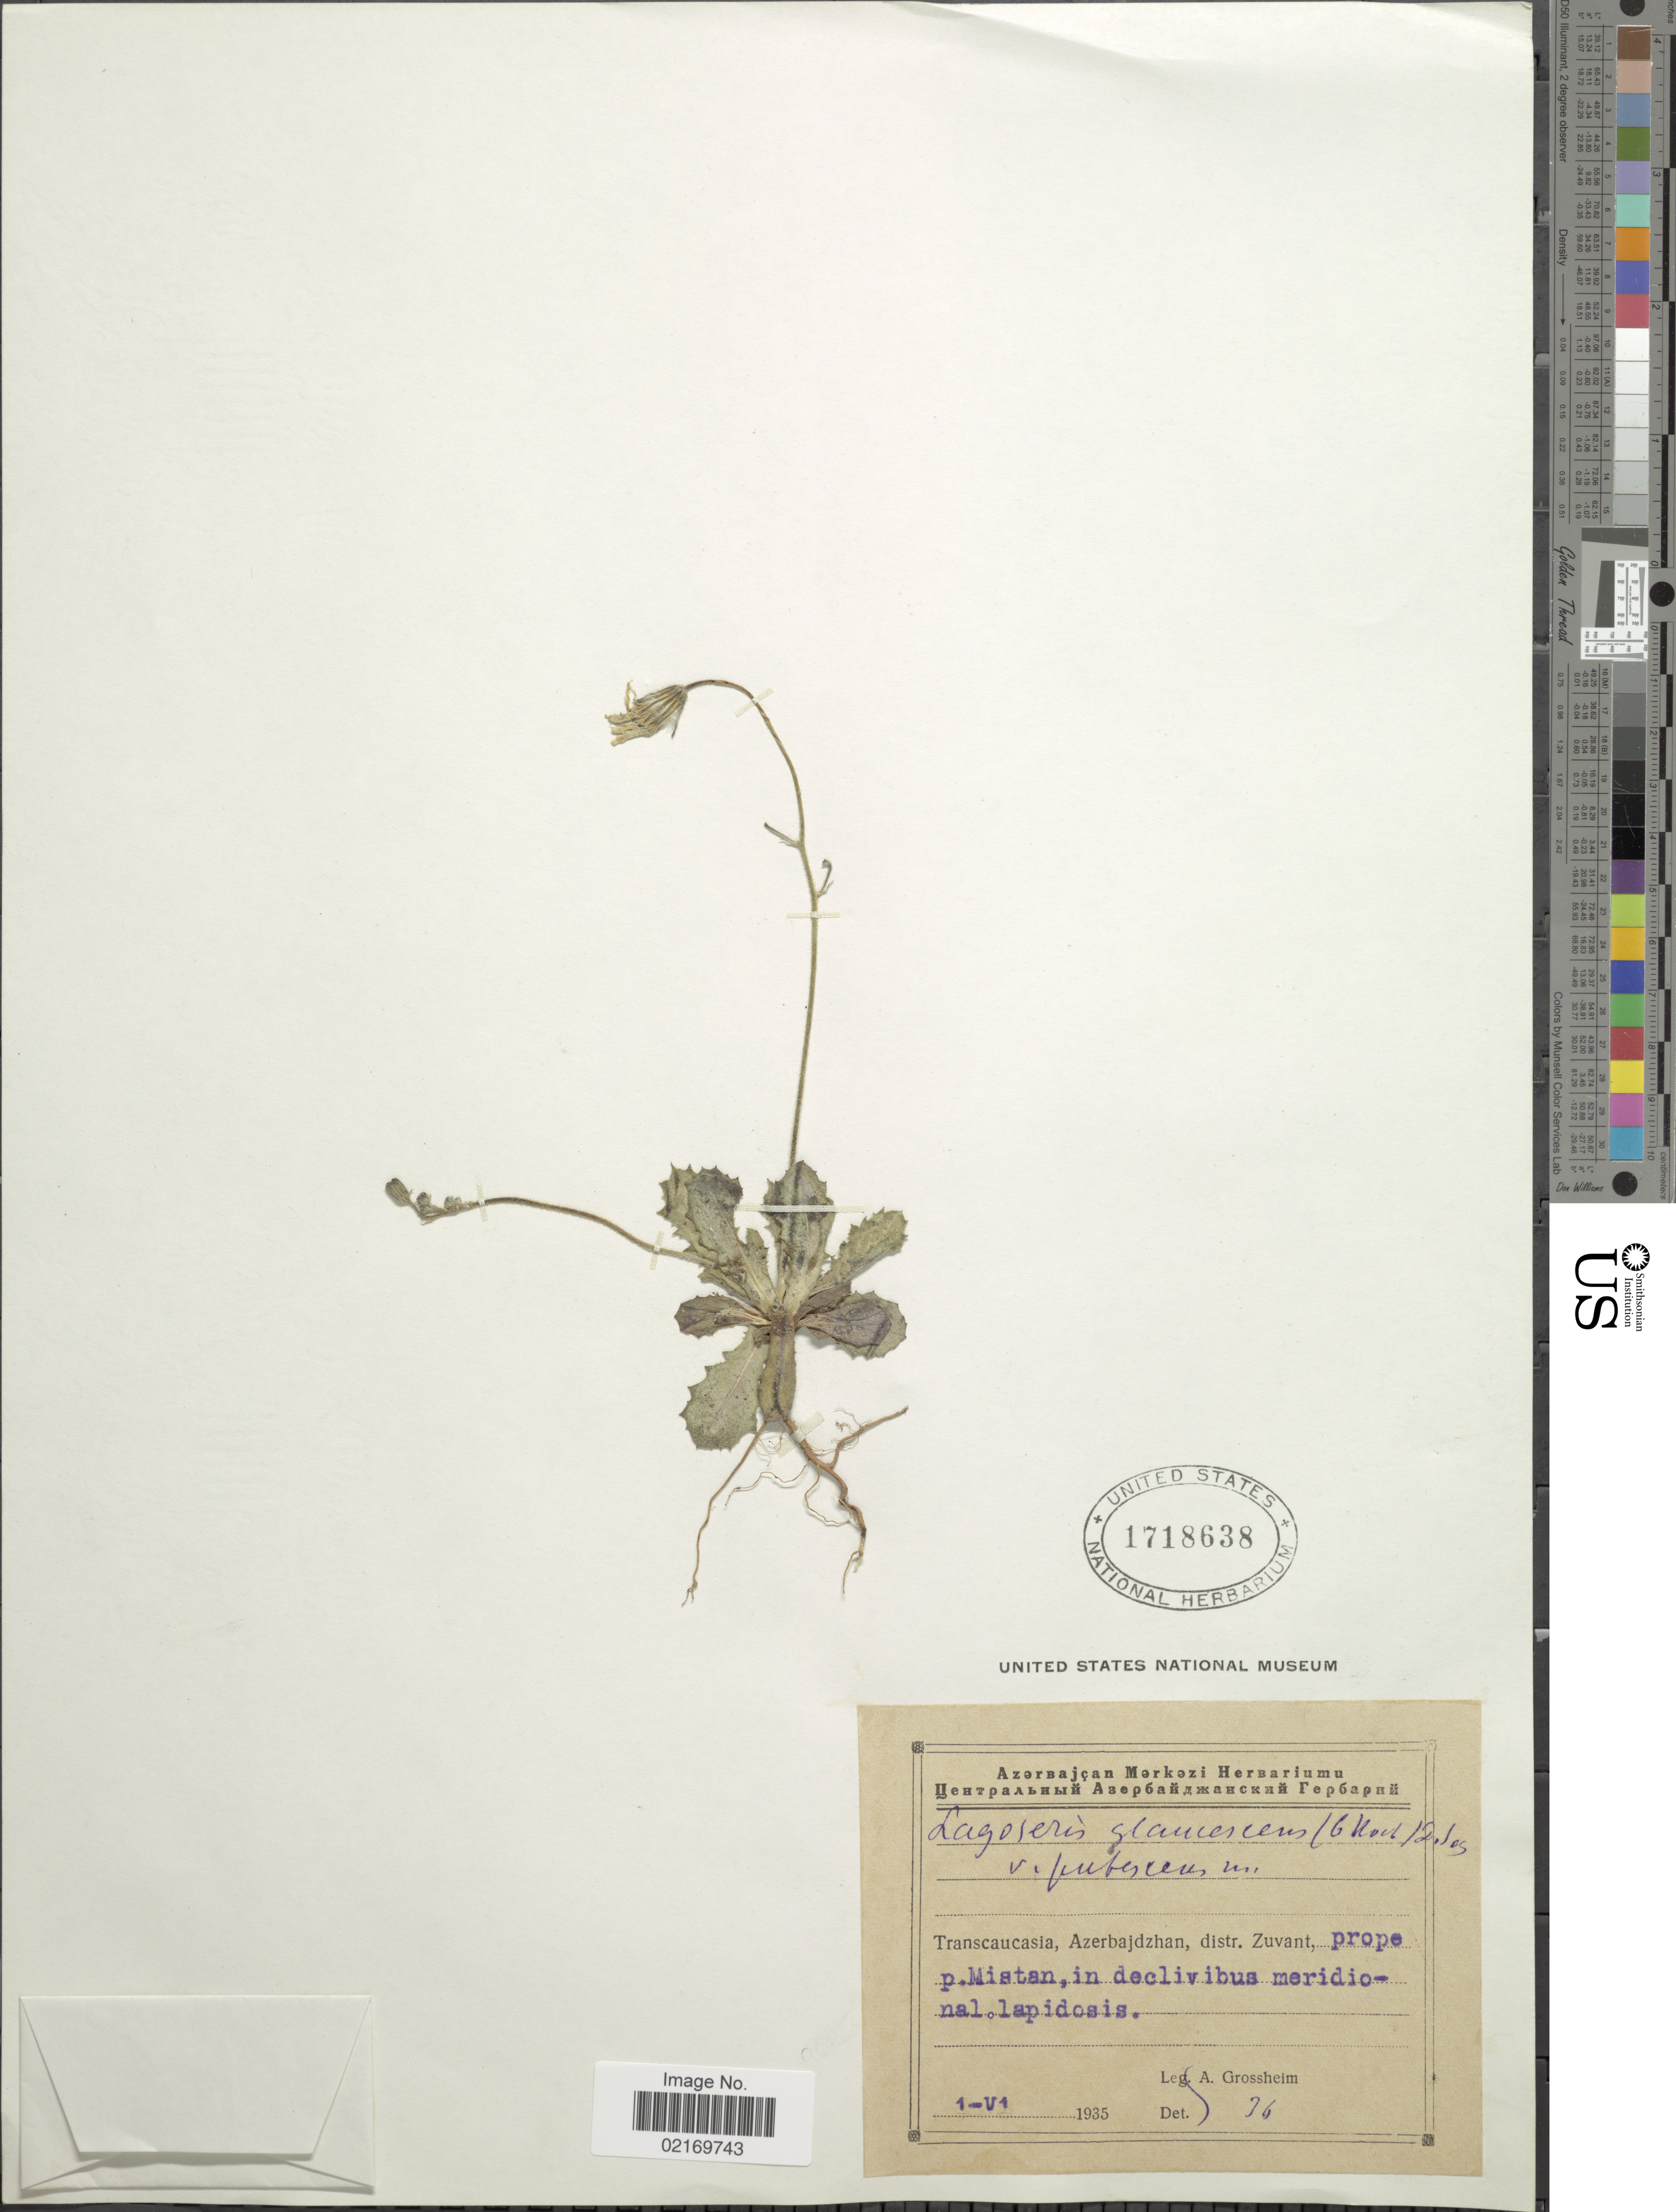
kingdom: Plantae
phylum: Tracheophyta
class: Magnoliopsida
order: Asterales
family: Asteraceae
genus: Crepis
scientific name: Crepis sancta subsp. obovata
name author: (Boiss. & Noë) Babc.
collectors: A. Grossheim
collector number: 76*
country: Azerbaijan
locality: Transcaucasia, Azerbajdzhan, distr. Zuvant, prope p. Mistan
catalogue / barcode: US 1718638